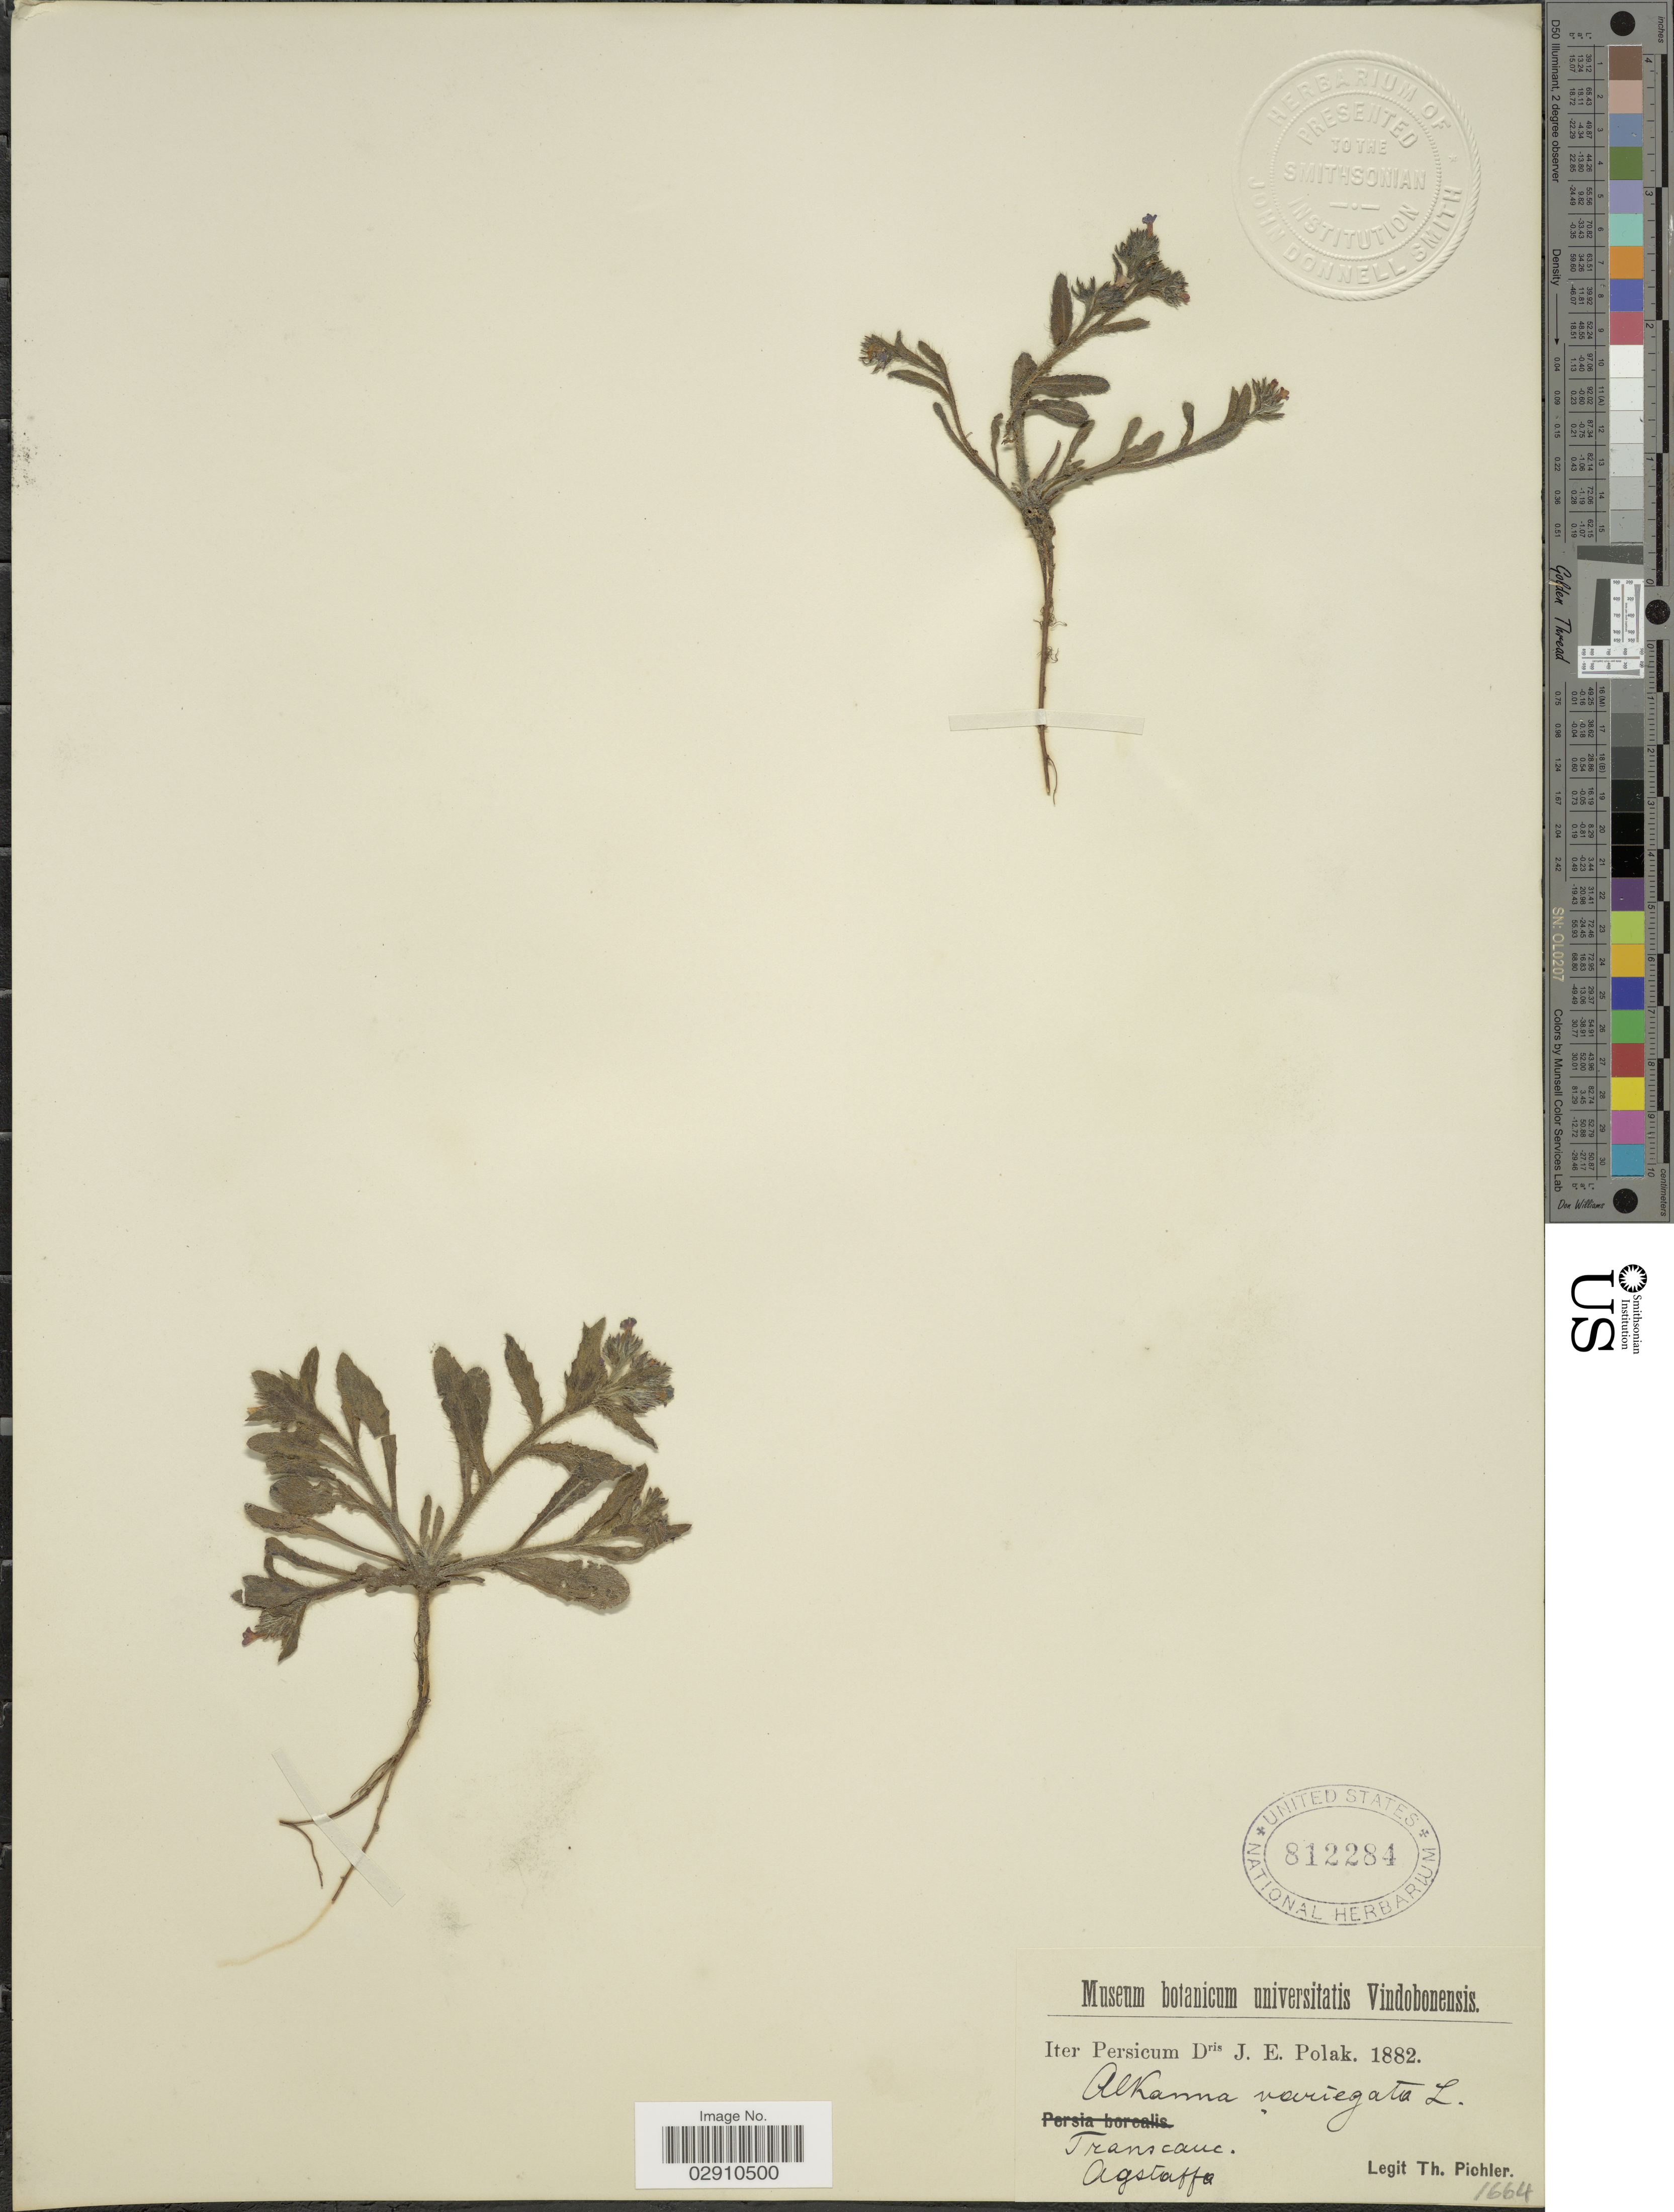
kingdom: Plantae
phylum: Tracheophyta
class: Magnoliopsida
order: Boraginales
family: Boraginaceae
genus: Alkanna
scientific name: Alkanna variegata L. ined.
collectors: T. Pichler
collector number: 1664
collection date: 1882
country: Iran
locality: Iter Persicum. Transcauc. Agstaffa.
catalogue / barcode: US 812284